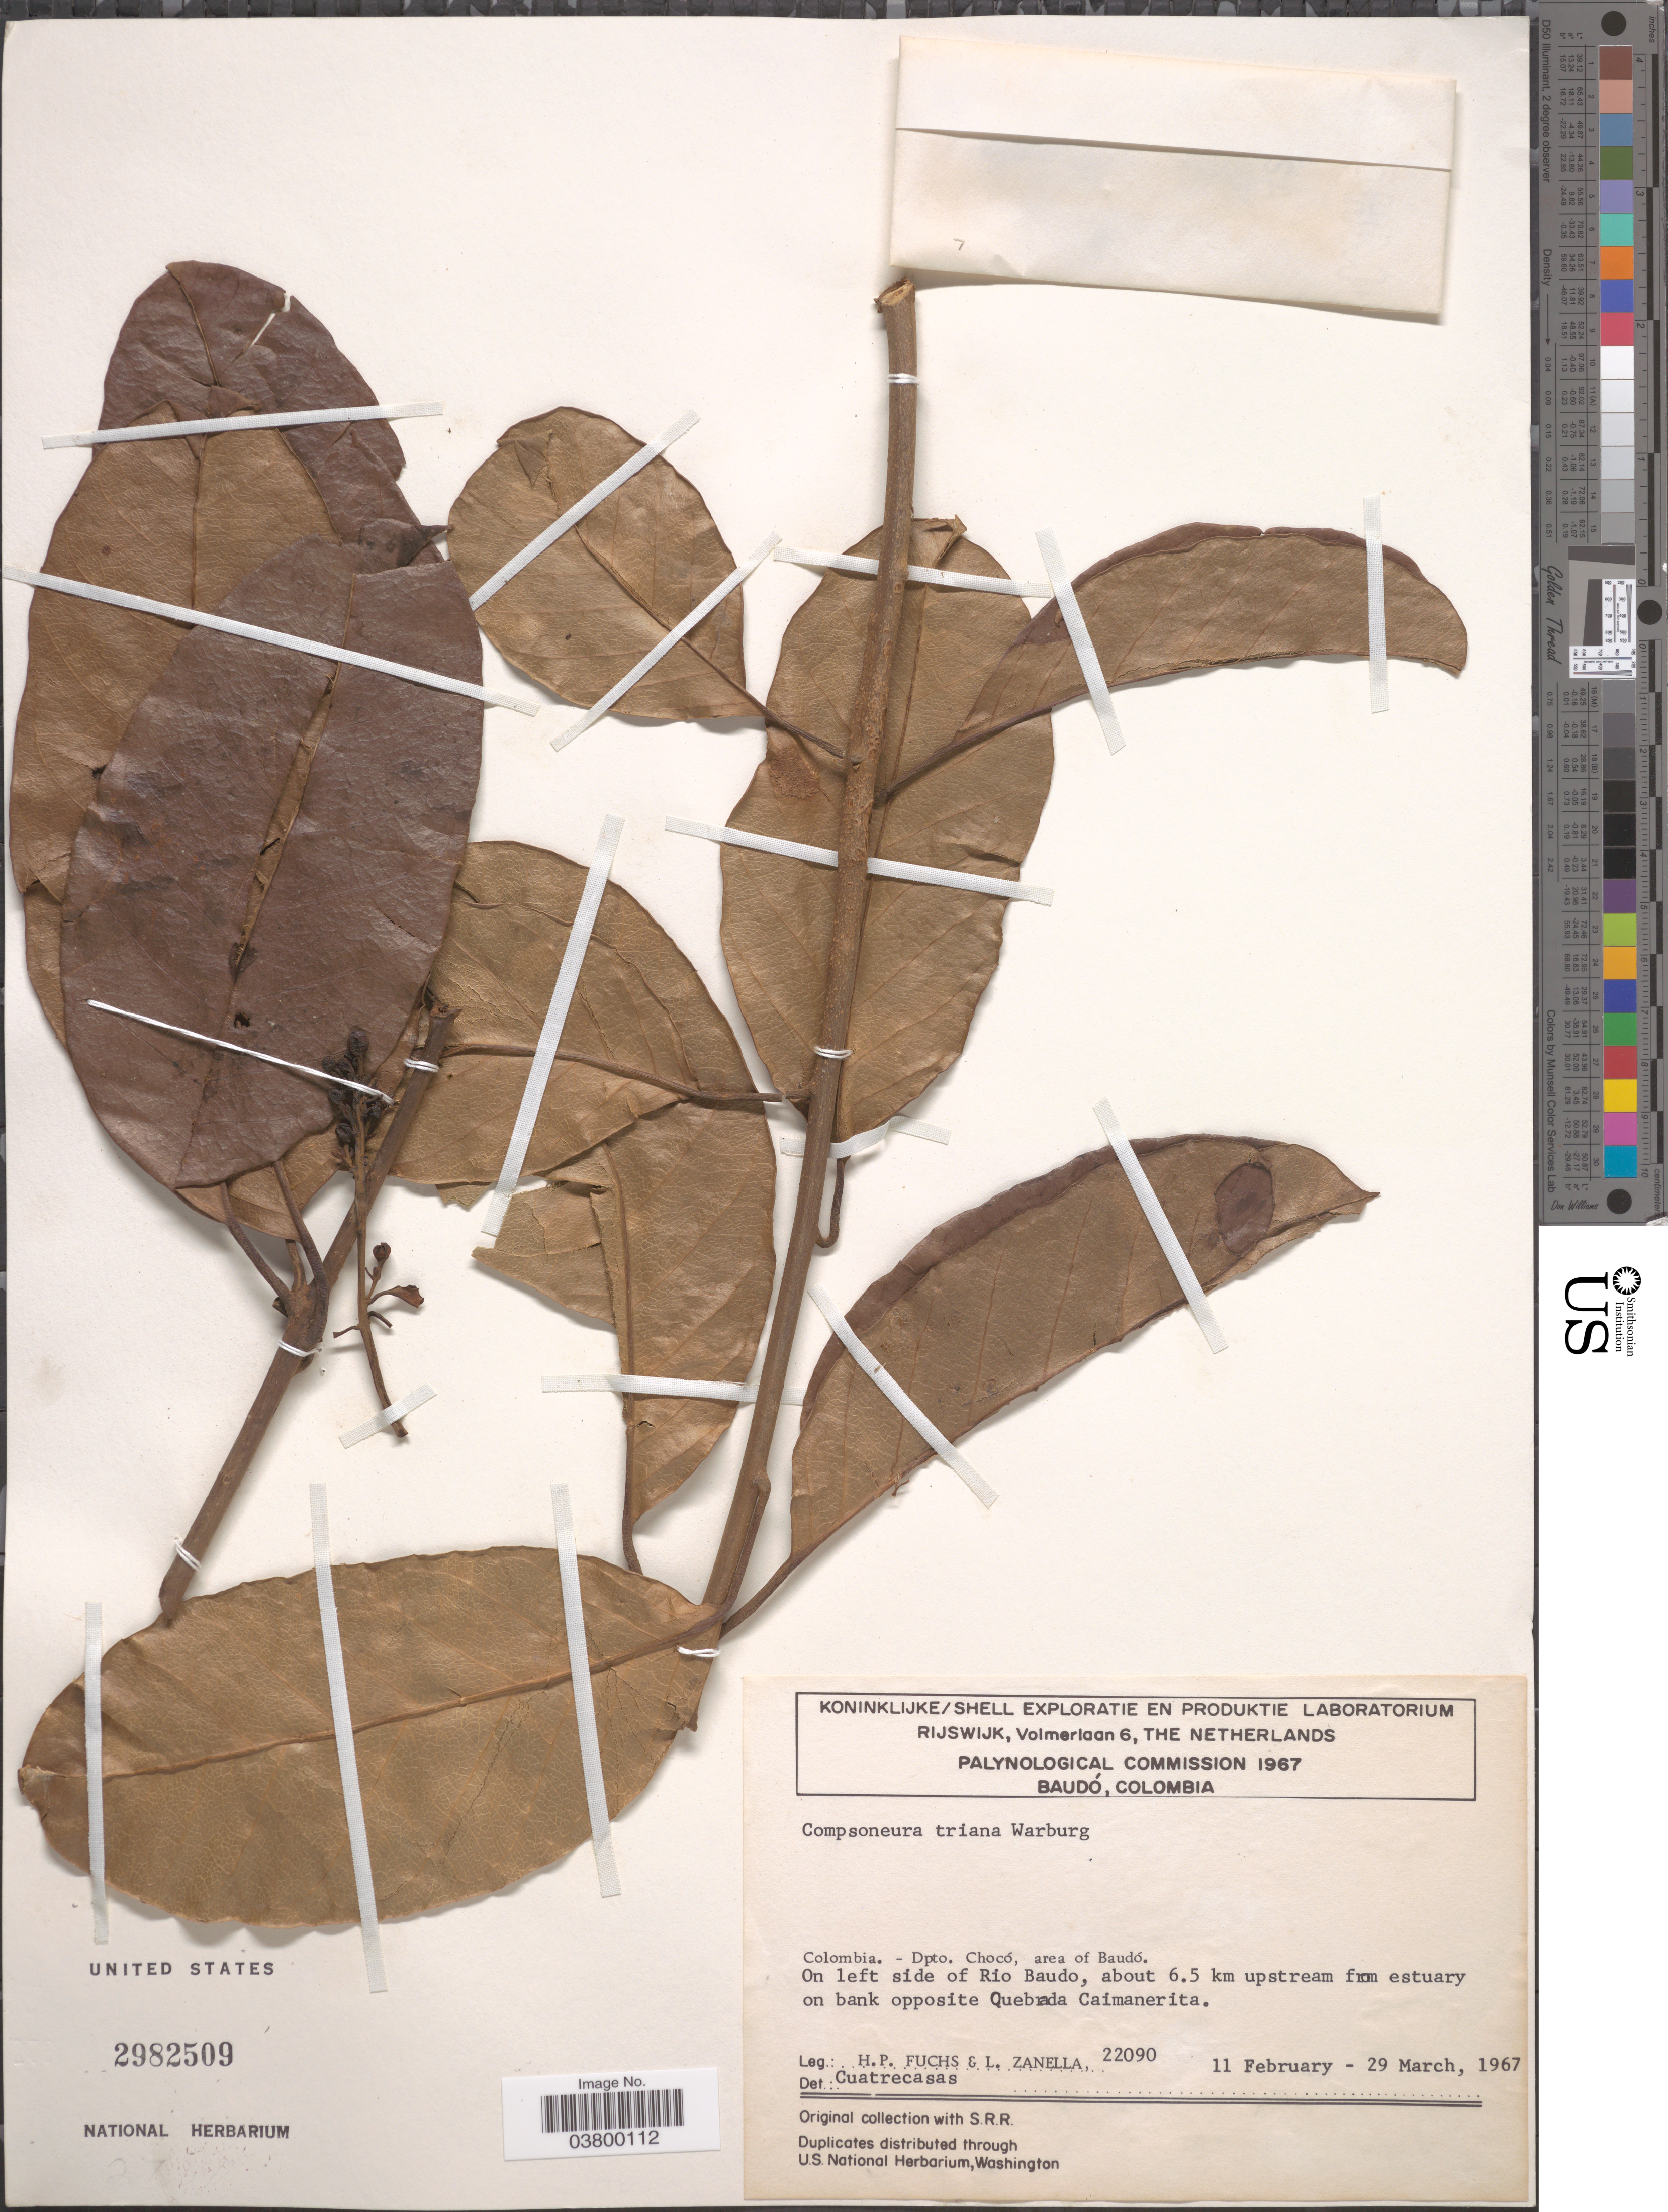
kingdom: Plantae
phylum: Tracheophyta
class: Magnoliopsida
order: Magnoliales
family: Myristicaceae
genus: Compsoneura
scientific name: Compsoneura trianae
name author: Warb.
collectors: H. P. Fuchs & L. Zanella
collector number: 22090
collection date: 1967-02-11/1967-03-29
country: Colombia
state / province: Chocó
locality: Dpto. Chocó, area of Baudó. On left side of Rio Baudo, about 6.5 km upstream from estuary on bank opposite Quebrada Caimanerita.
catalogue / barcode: US 2982509